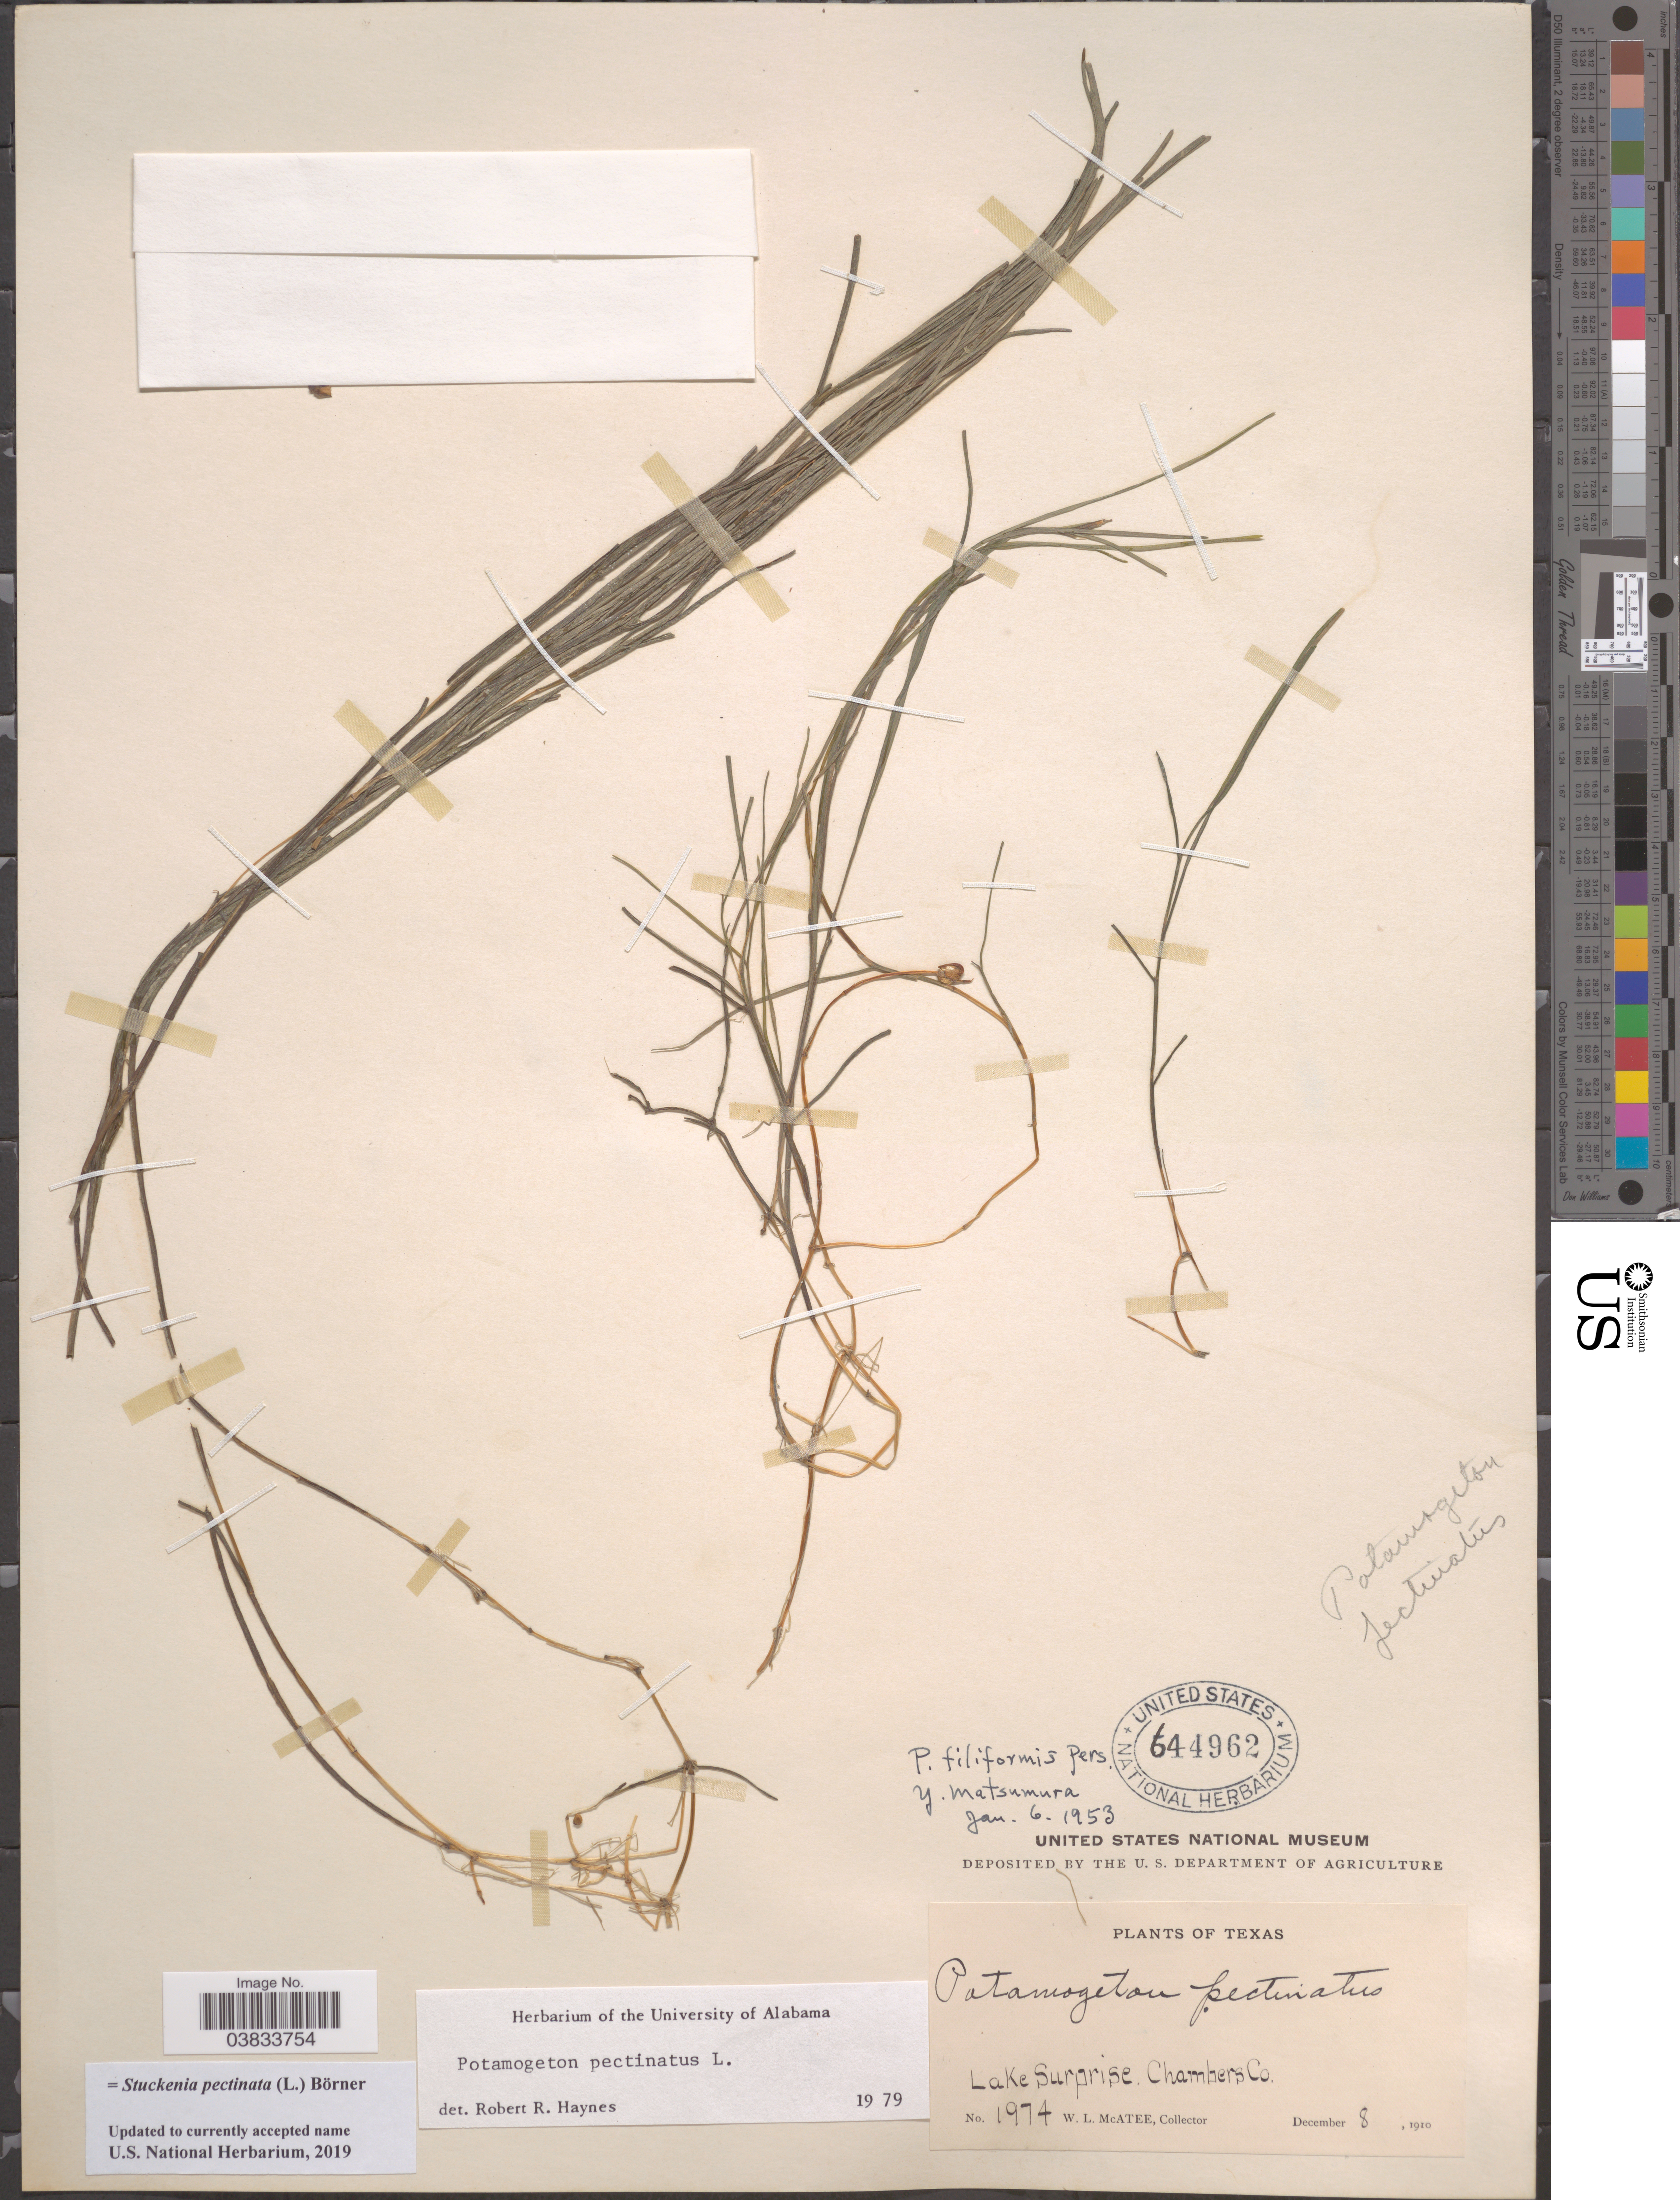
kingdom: Plantae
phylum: Tracheophyta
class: Liliopsida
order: Alismatales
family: Potamogetonaceae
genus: Stuckenia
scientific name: Stuckenia pectinata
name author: (L.) Börner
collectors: W. McAtee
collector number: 1974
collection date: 1910-12-08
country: United States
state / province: Texas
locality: Lake Surprise, Chambers Co.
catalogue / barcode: US 644962